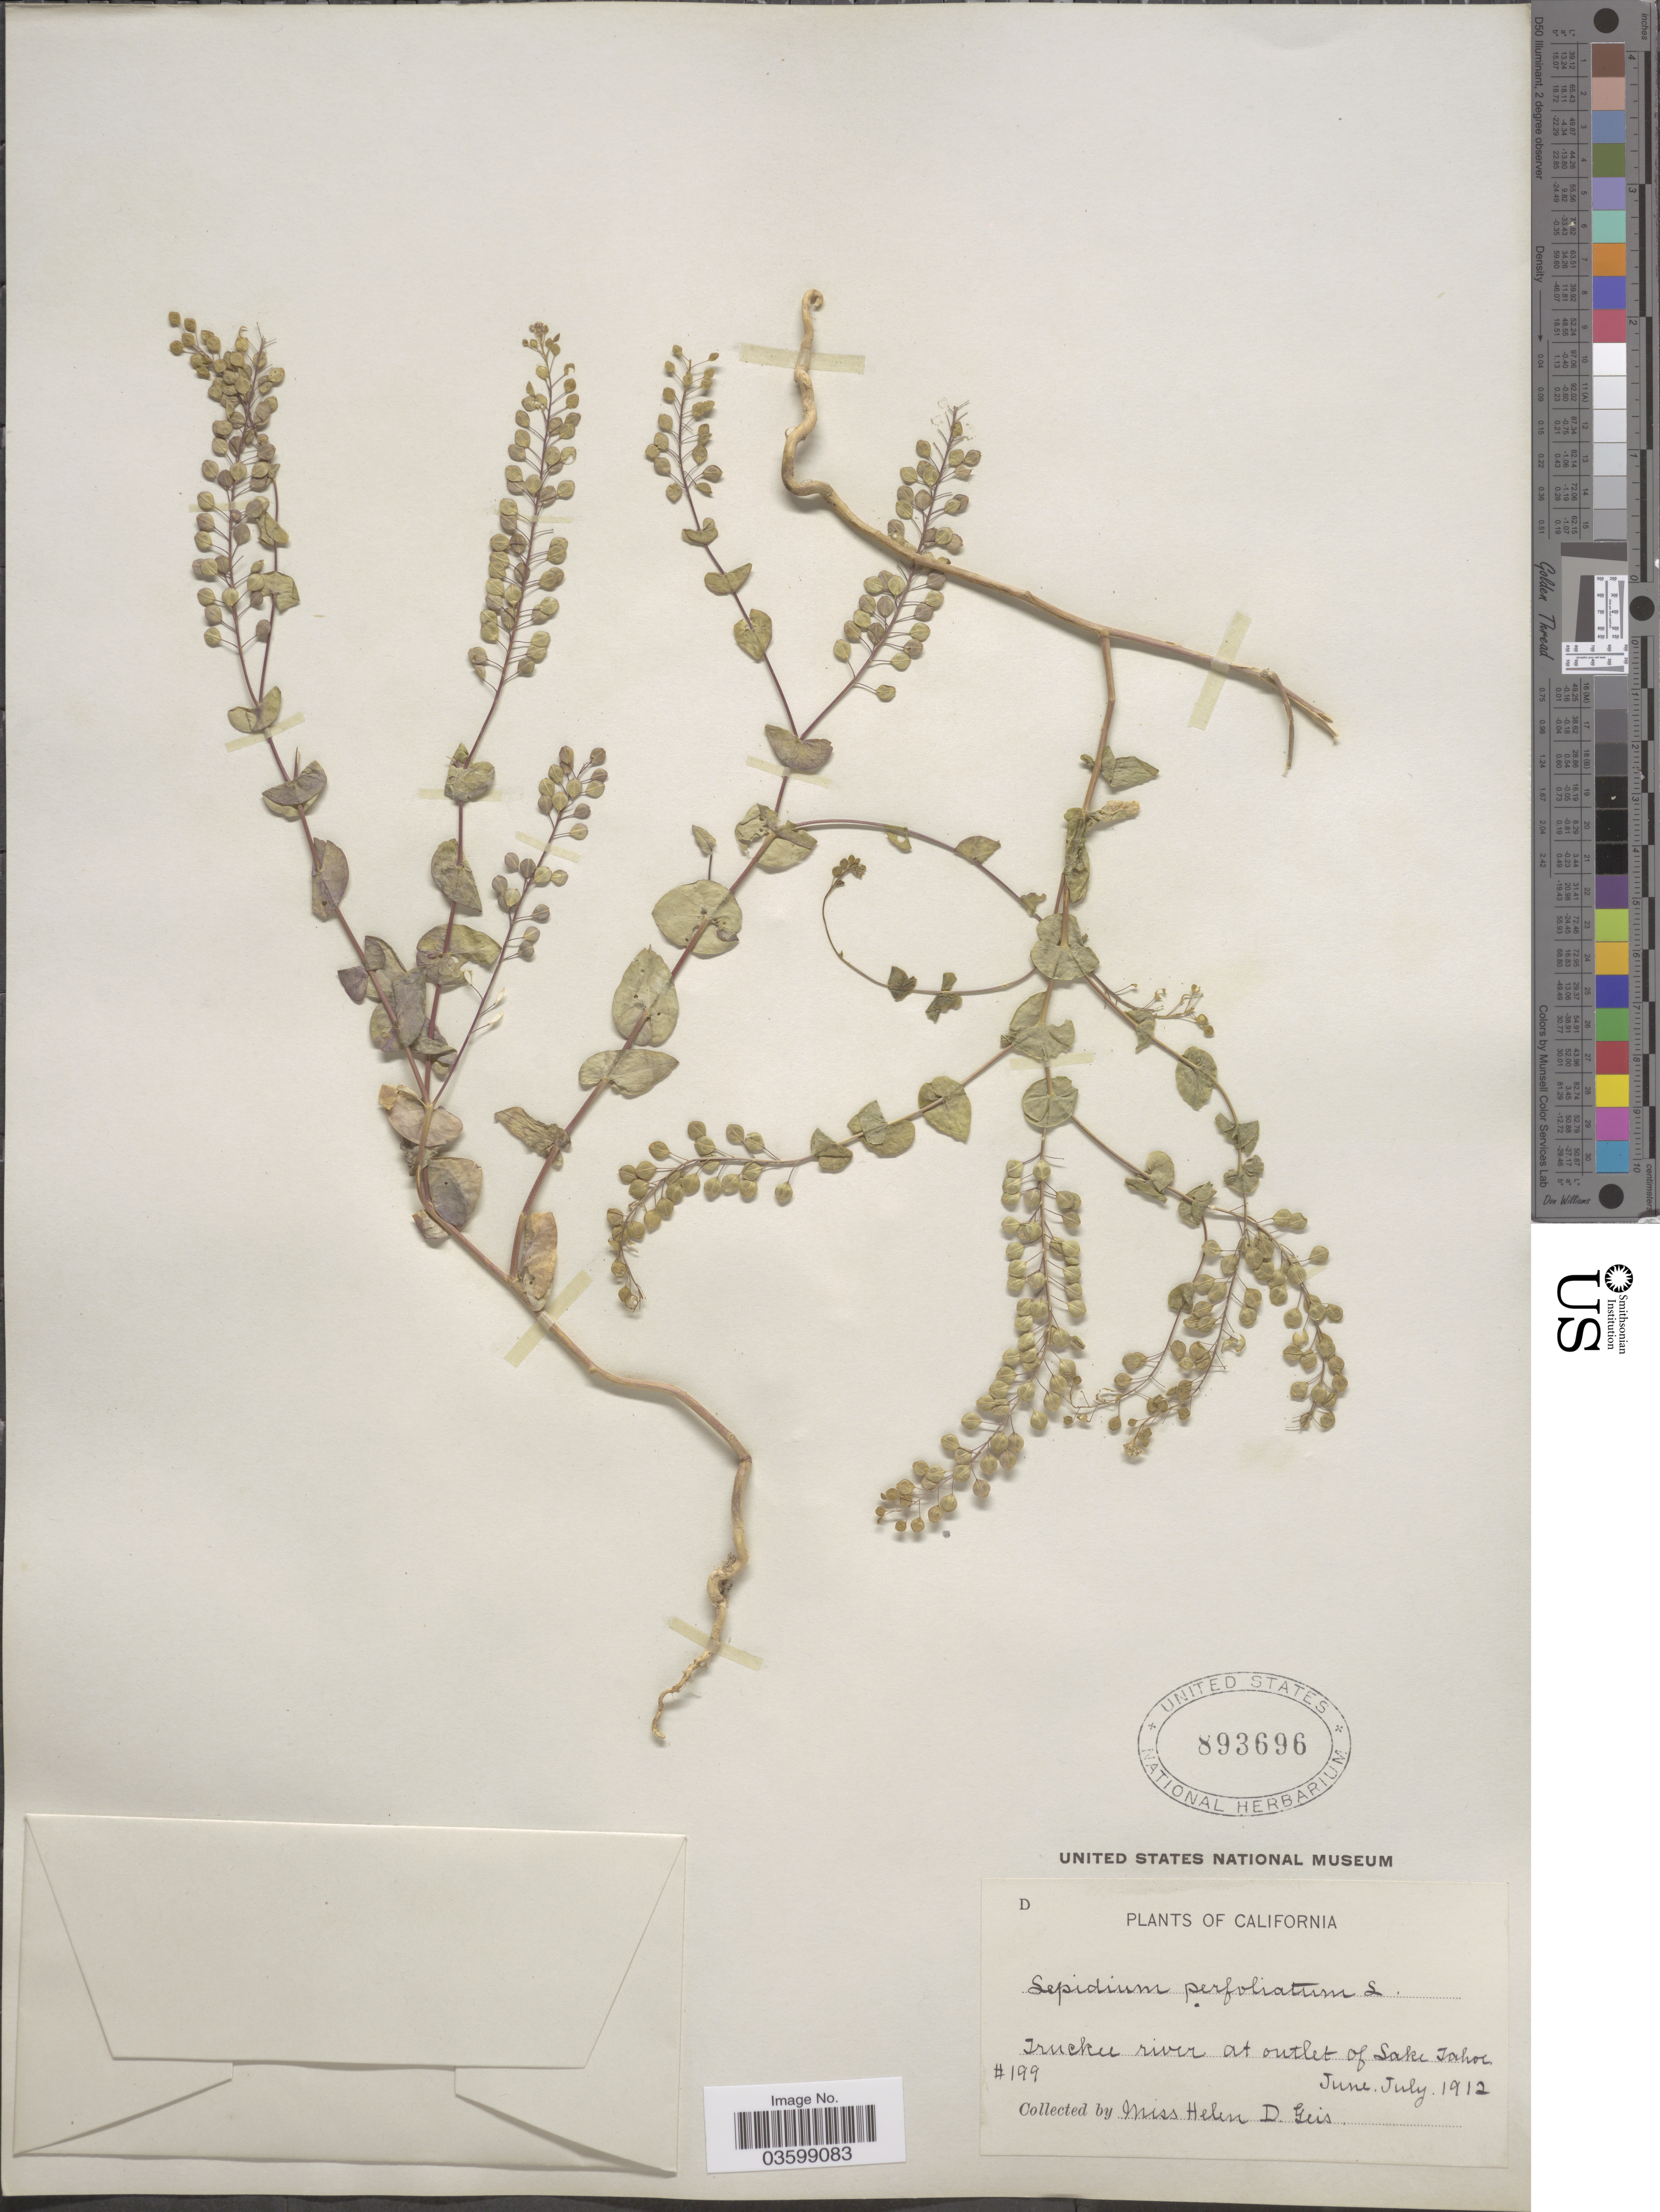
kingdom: Plantae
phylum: Tracheophyta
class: Magnoliopsida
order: Brassicales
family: Brassicaceae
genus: Lepidium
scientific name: Lepidium perfoliatum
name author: L.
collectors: H. Geis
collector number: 199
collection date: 1912-06/1912-07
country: United States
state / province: California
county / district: Nevada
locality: Truckee river at outlet of Lake Tahoe.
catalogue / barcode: US 893696